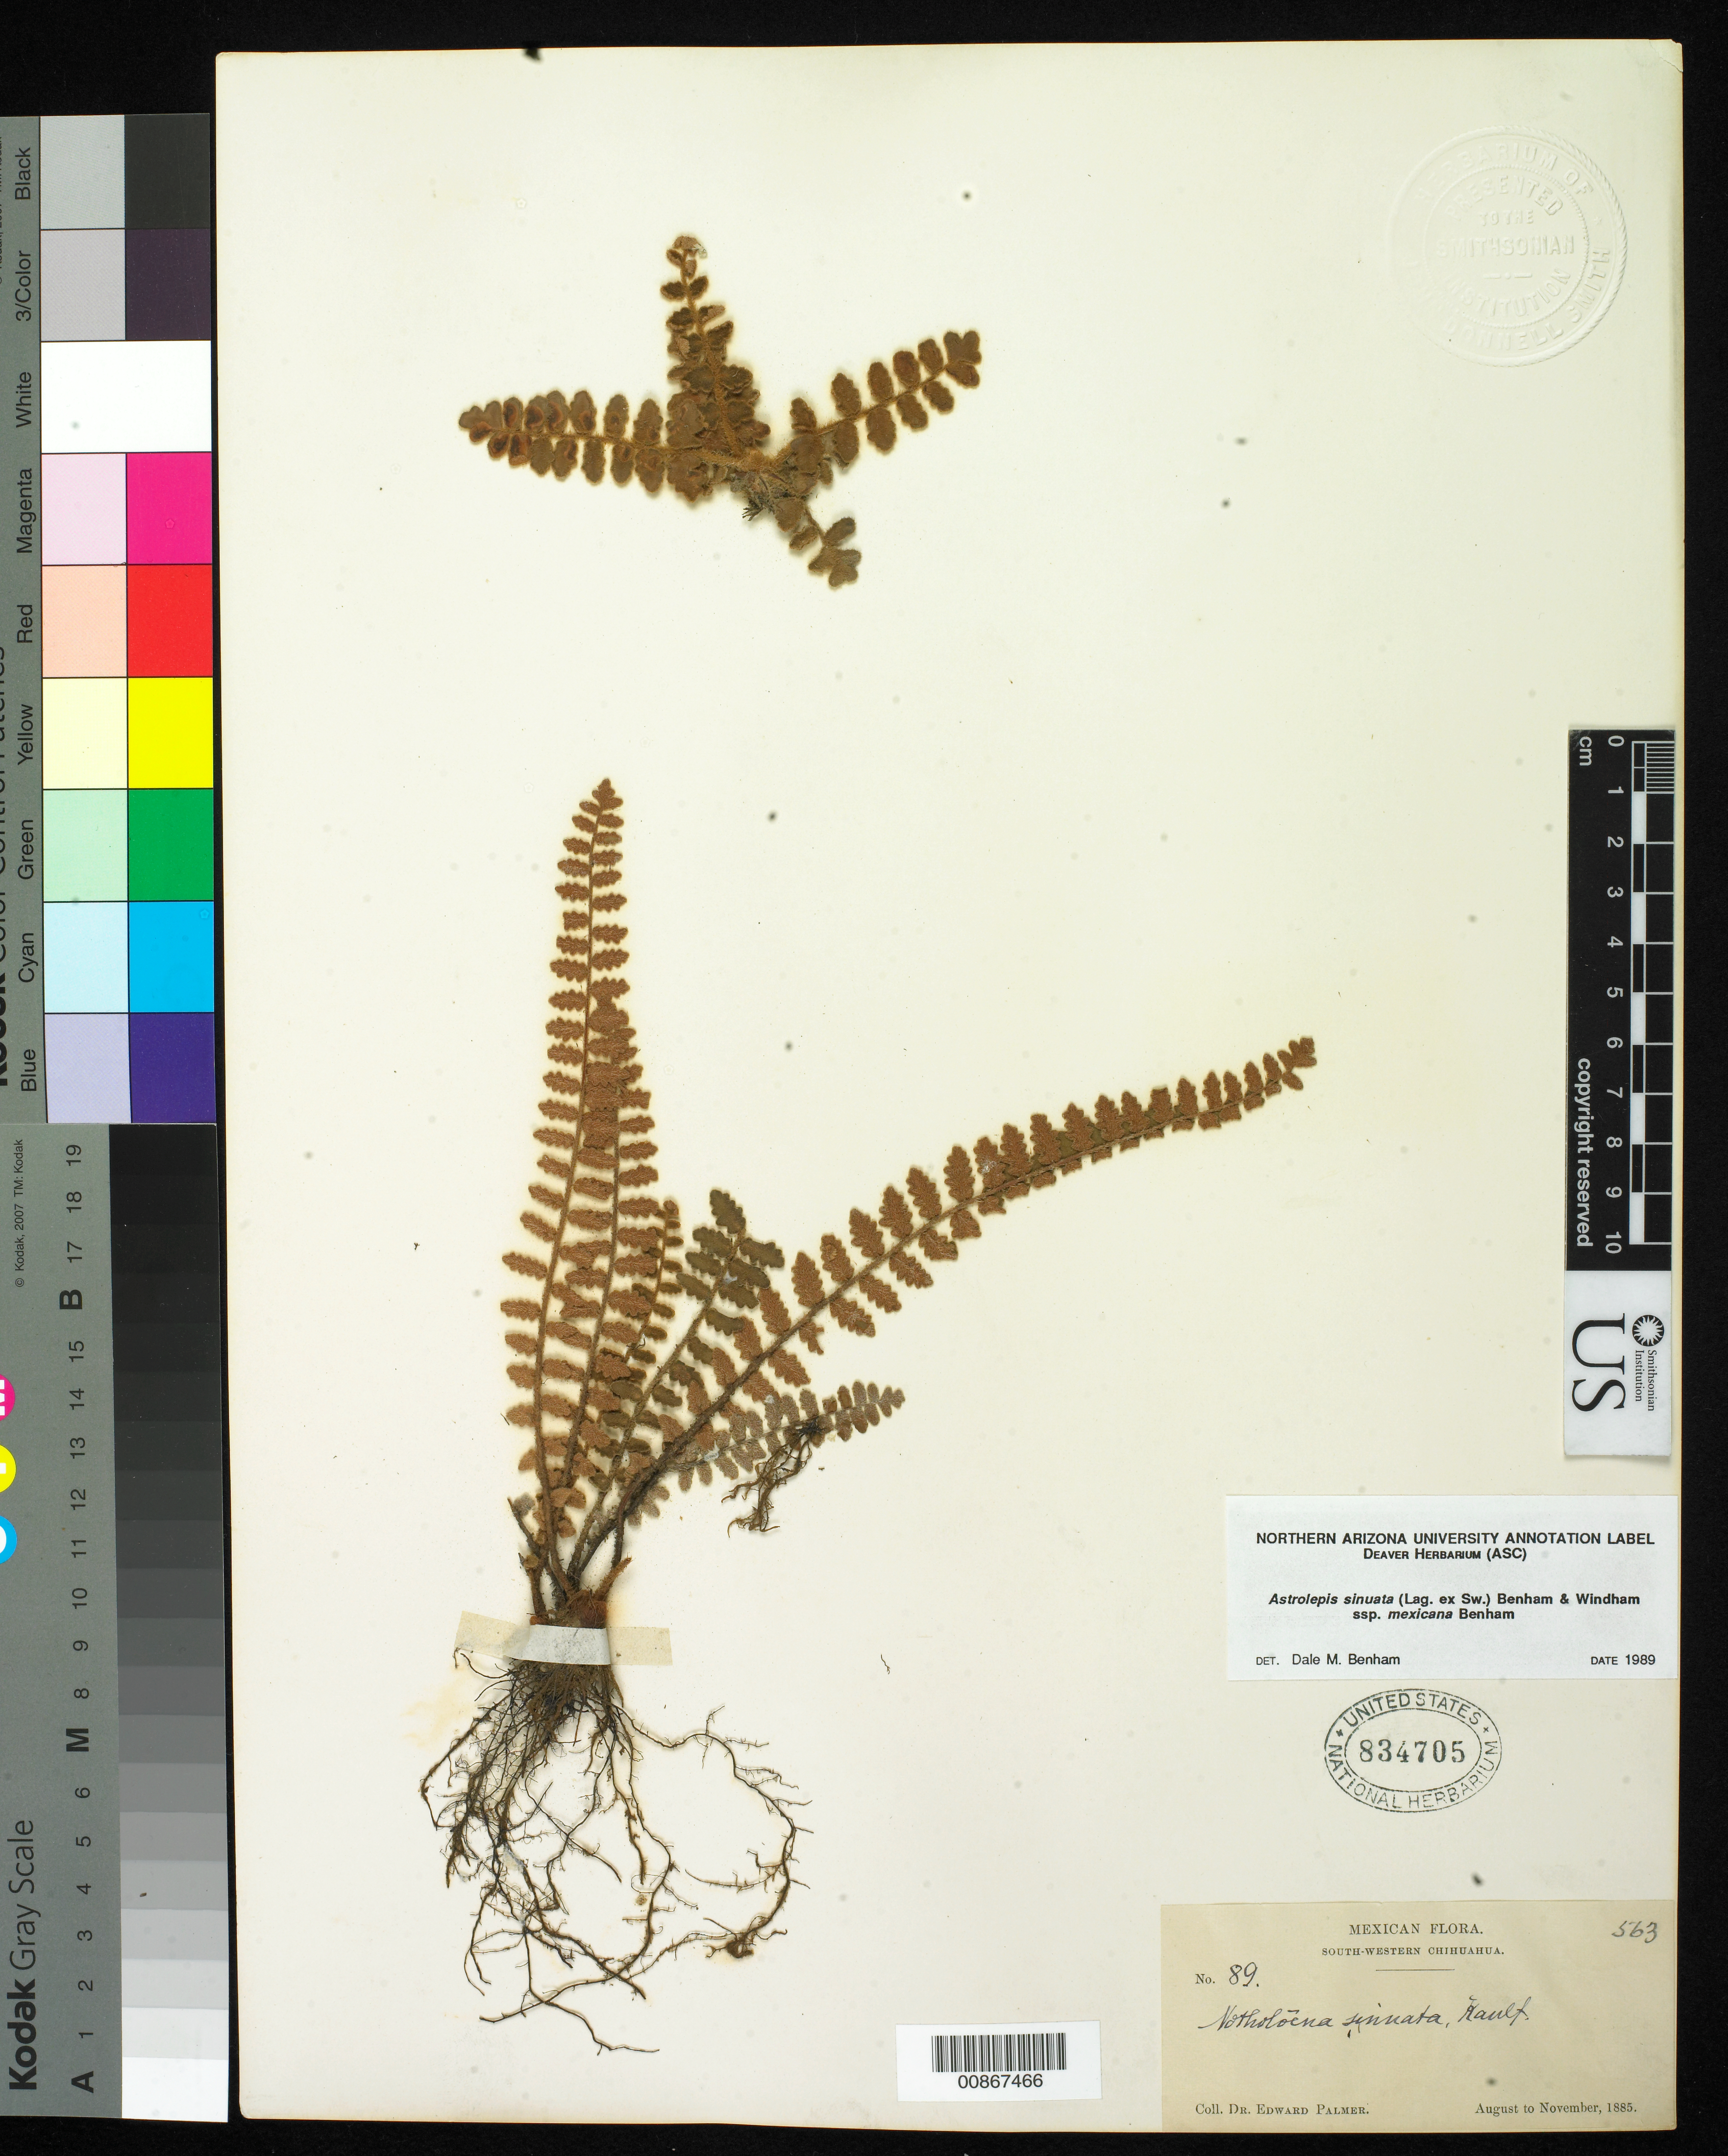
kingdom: Plantae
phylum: Tracheophyta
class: Polypodiopsida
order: Polypodiales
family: Pteridaceae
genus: Astrolepis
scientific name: Astrolepis sinuata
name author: (Lag. ex Sw.) D.M. Benham & Windham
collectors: E. Palmer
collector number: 89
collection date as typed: Aug 1885 to -- Nov 1885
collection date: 1885-08/1885-11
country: Mexico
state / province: Chihuahua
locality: South-Western Chihuahua.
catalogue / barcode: US 834705